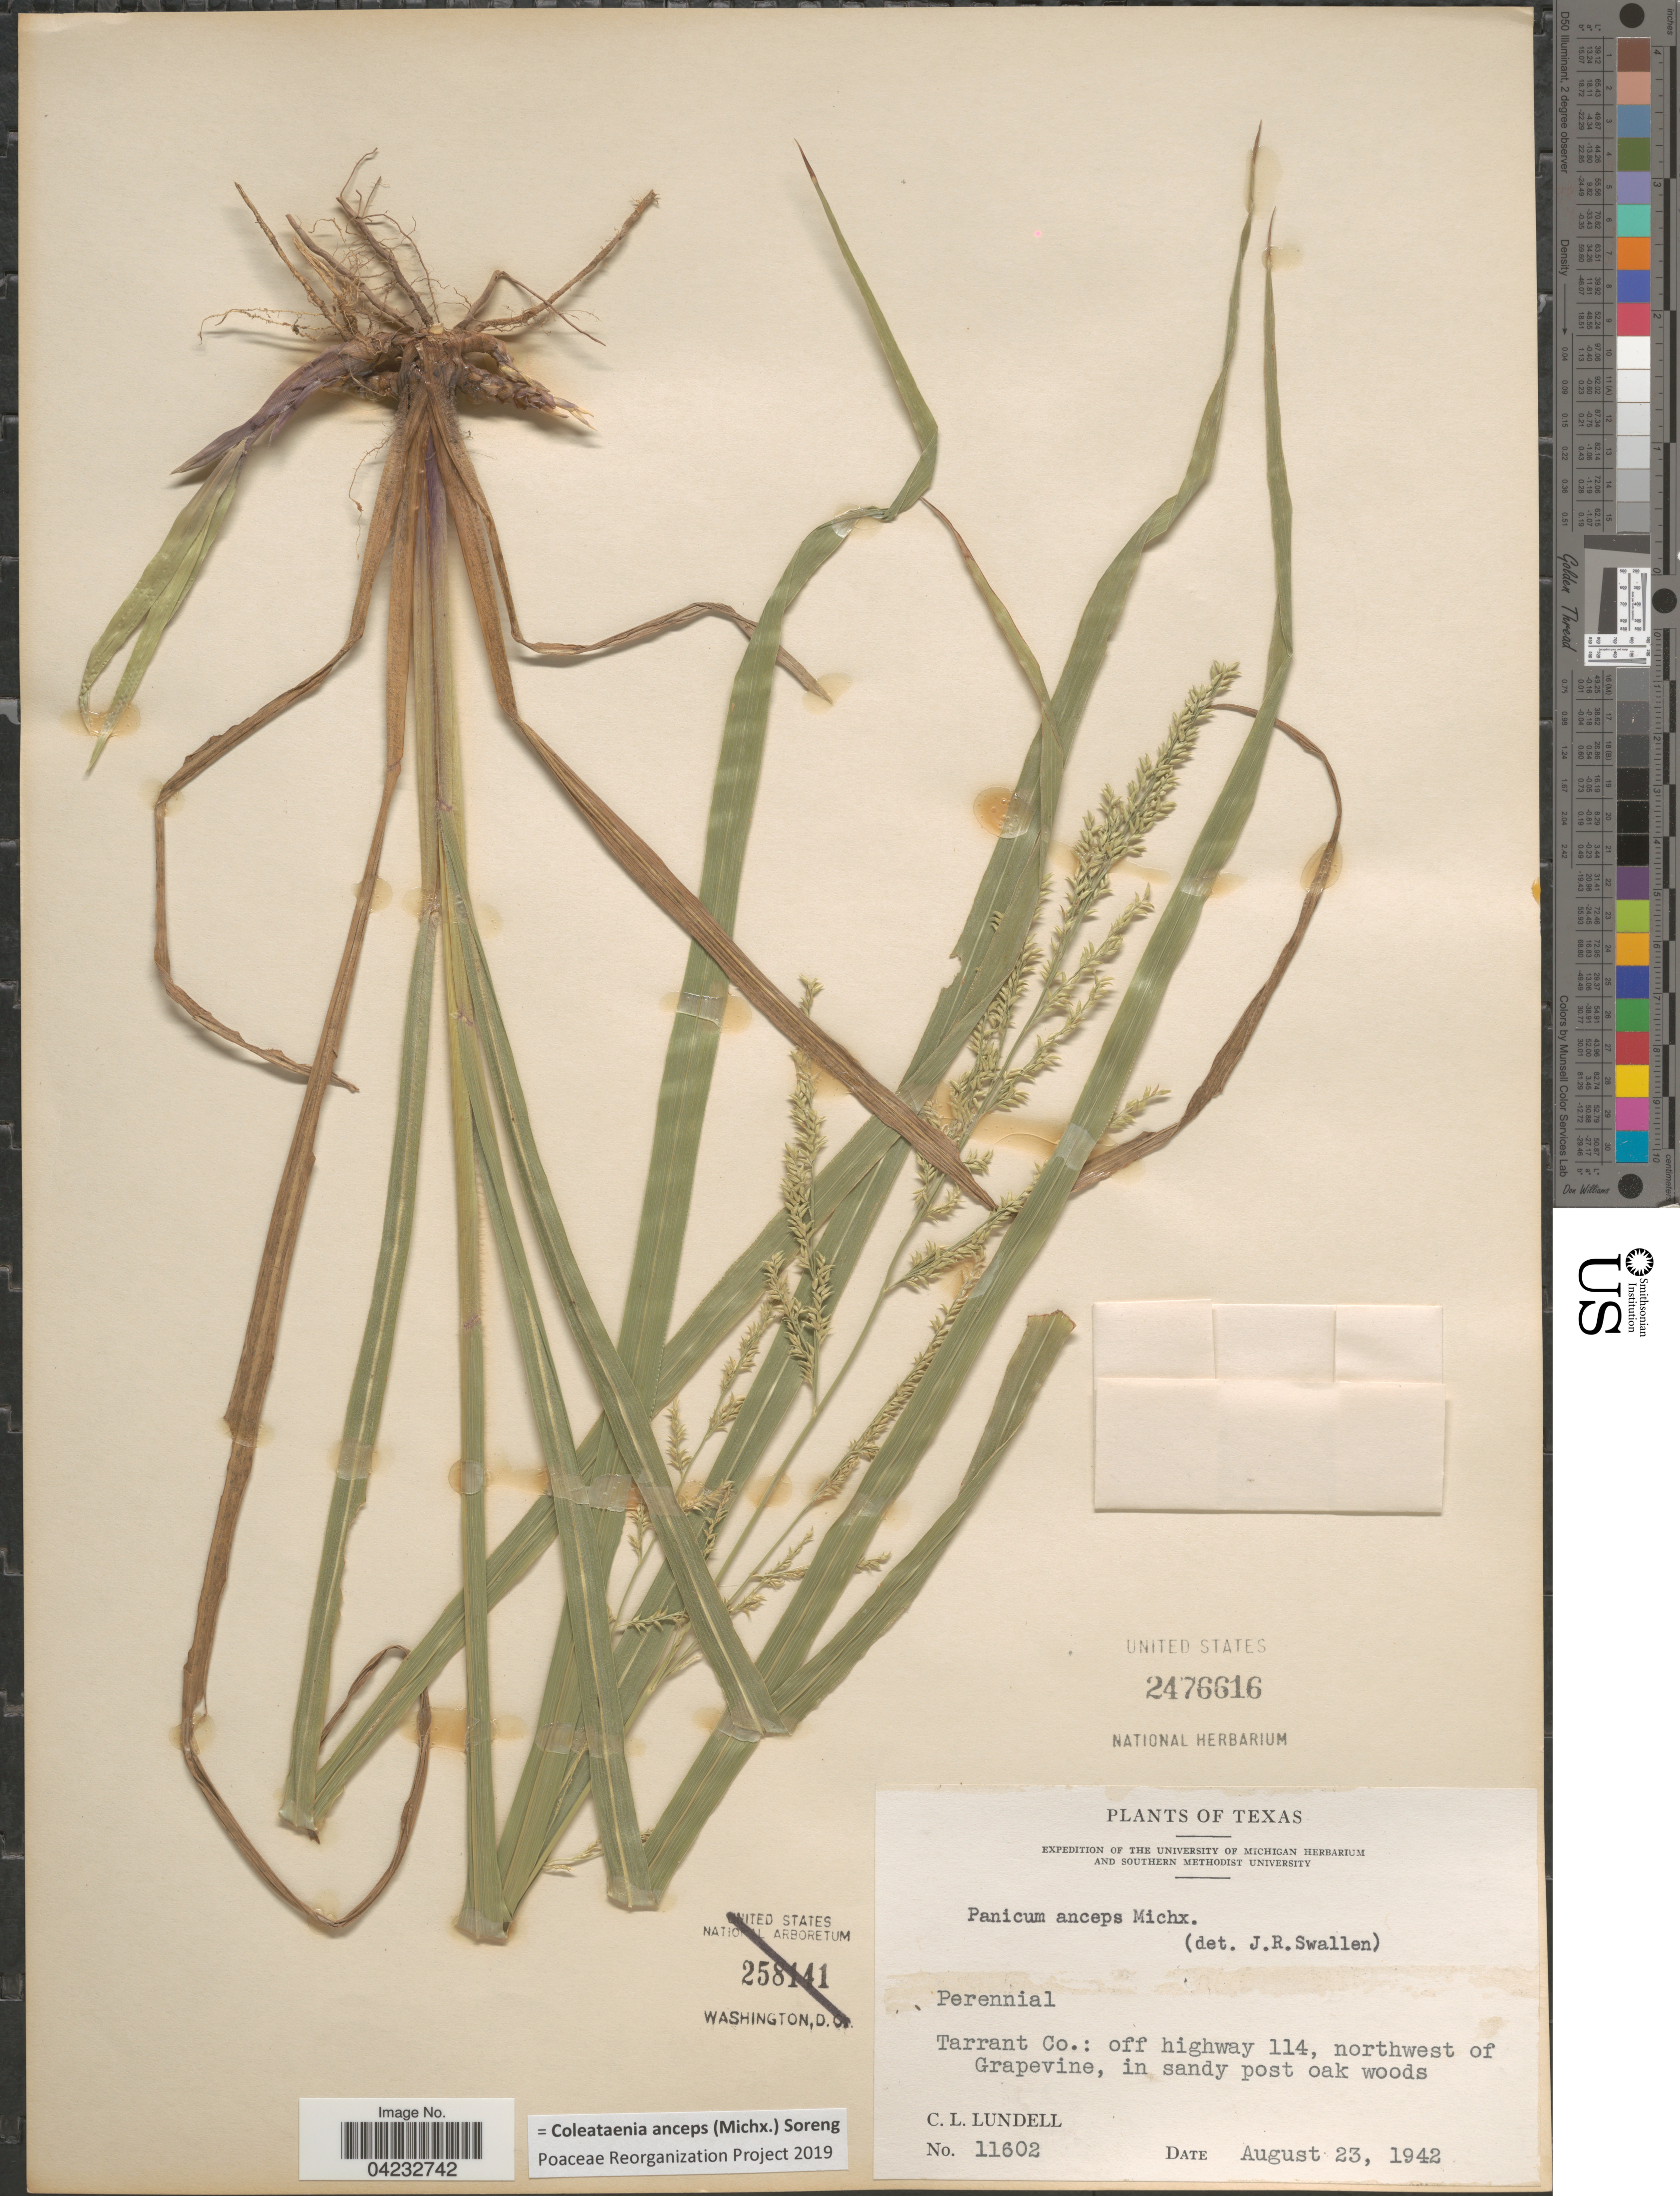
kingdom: Plantae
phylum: Tracheophyta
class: Liliopsida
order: Poales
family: Poaceae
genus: Coleataenia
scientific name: Coleataenia anceps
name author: (Michx.) Soreng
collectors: C. L. Lundell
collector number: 11602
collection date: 1942-08-23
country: United States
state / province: Texas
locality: Expedition of the University of Michigan Herbarium and Southern Methodist University. Tarrant Co.: off highway 114, northwest of Grapevine, in sandy post oak woods.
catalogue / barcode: US 2476616